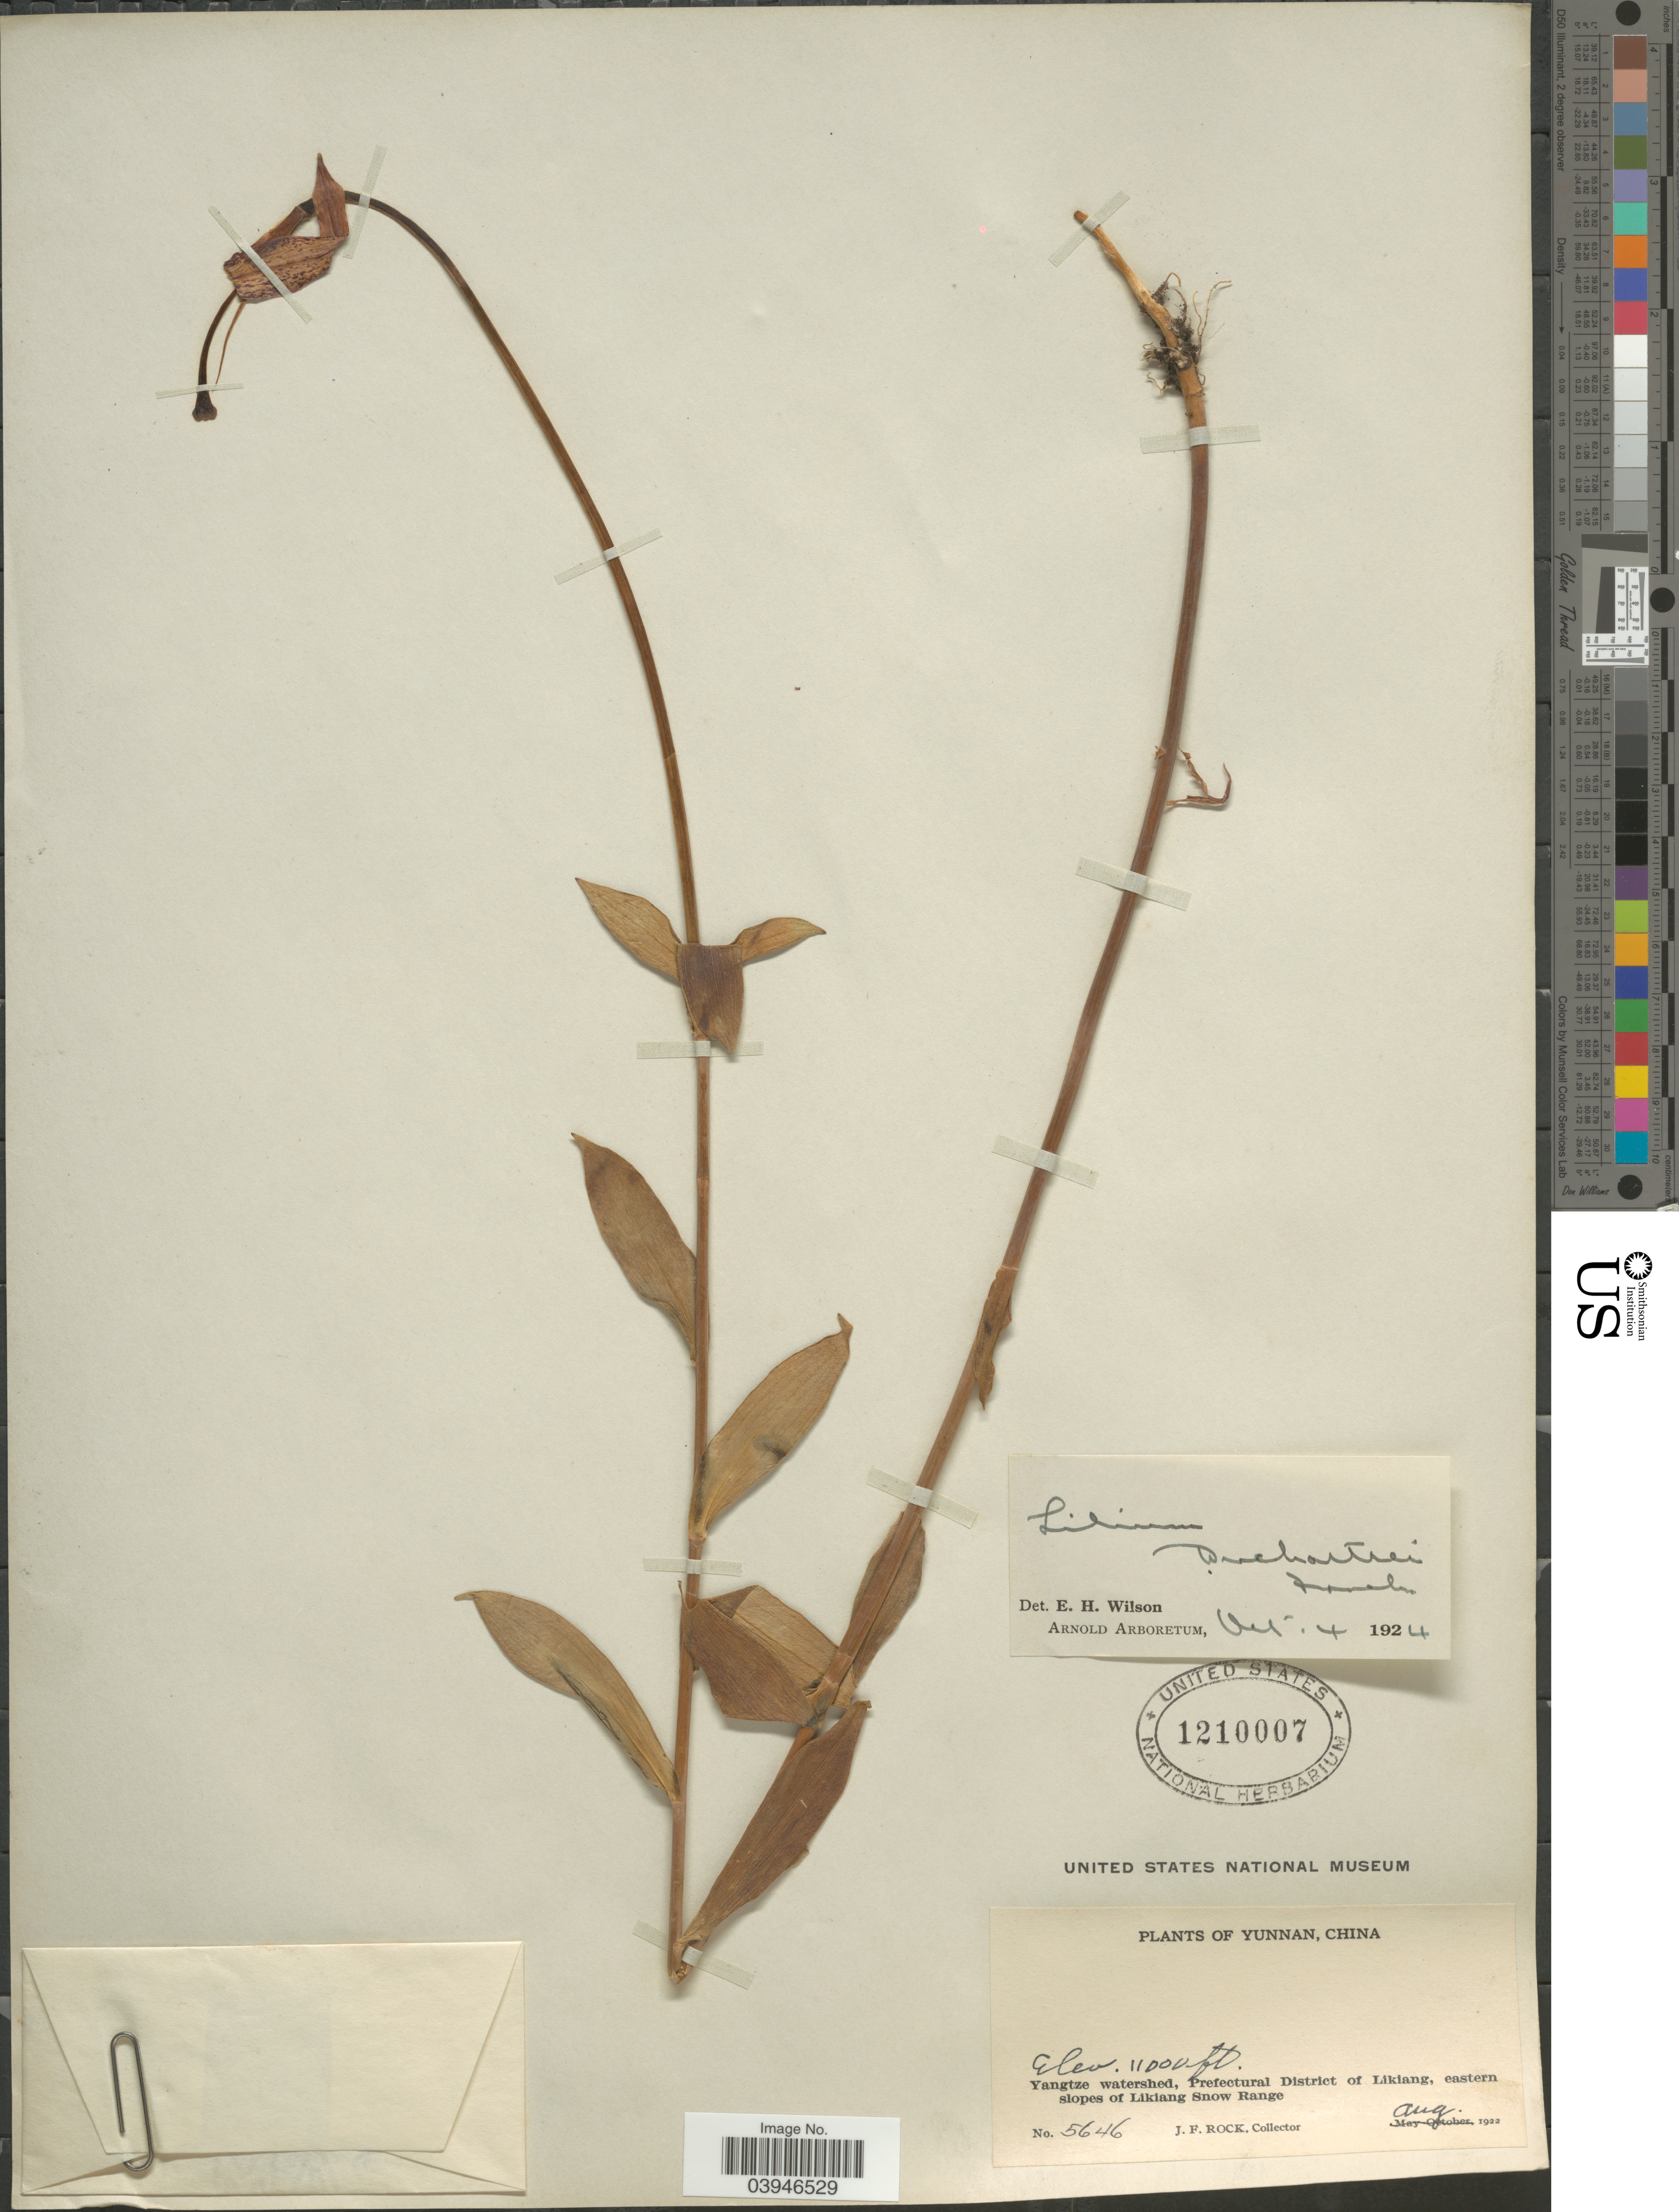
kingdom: Plantae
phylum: Tracheophyta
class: Liliopsida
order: Liliales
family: Liliaceae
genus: Lilium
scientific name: Lilium duchartrei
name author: Franch.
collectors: J. Rock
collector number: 5646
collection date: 1922-08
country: China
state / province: Yunnan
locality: Yangtze watershed, Prefectural District of Likiang, eastern slopes of Likiang Snow Range.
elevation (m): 3353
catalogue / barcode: US 1210007